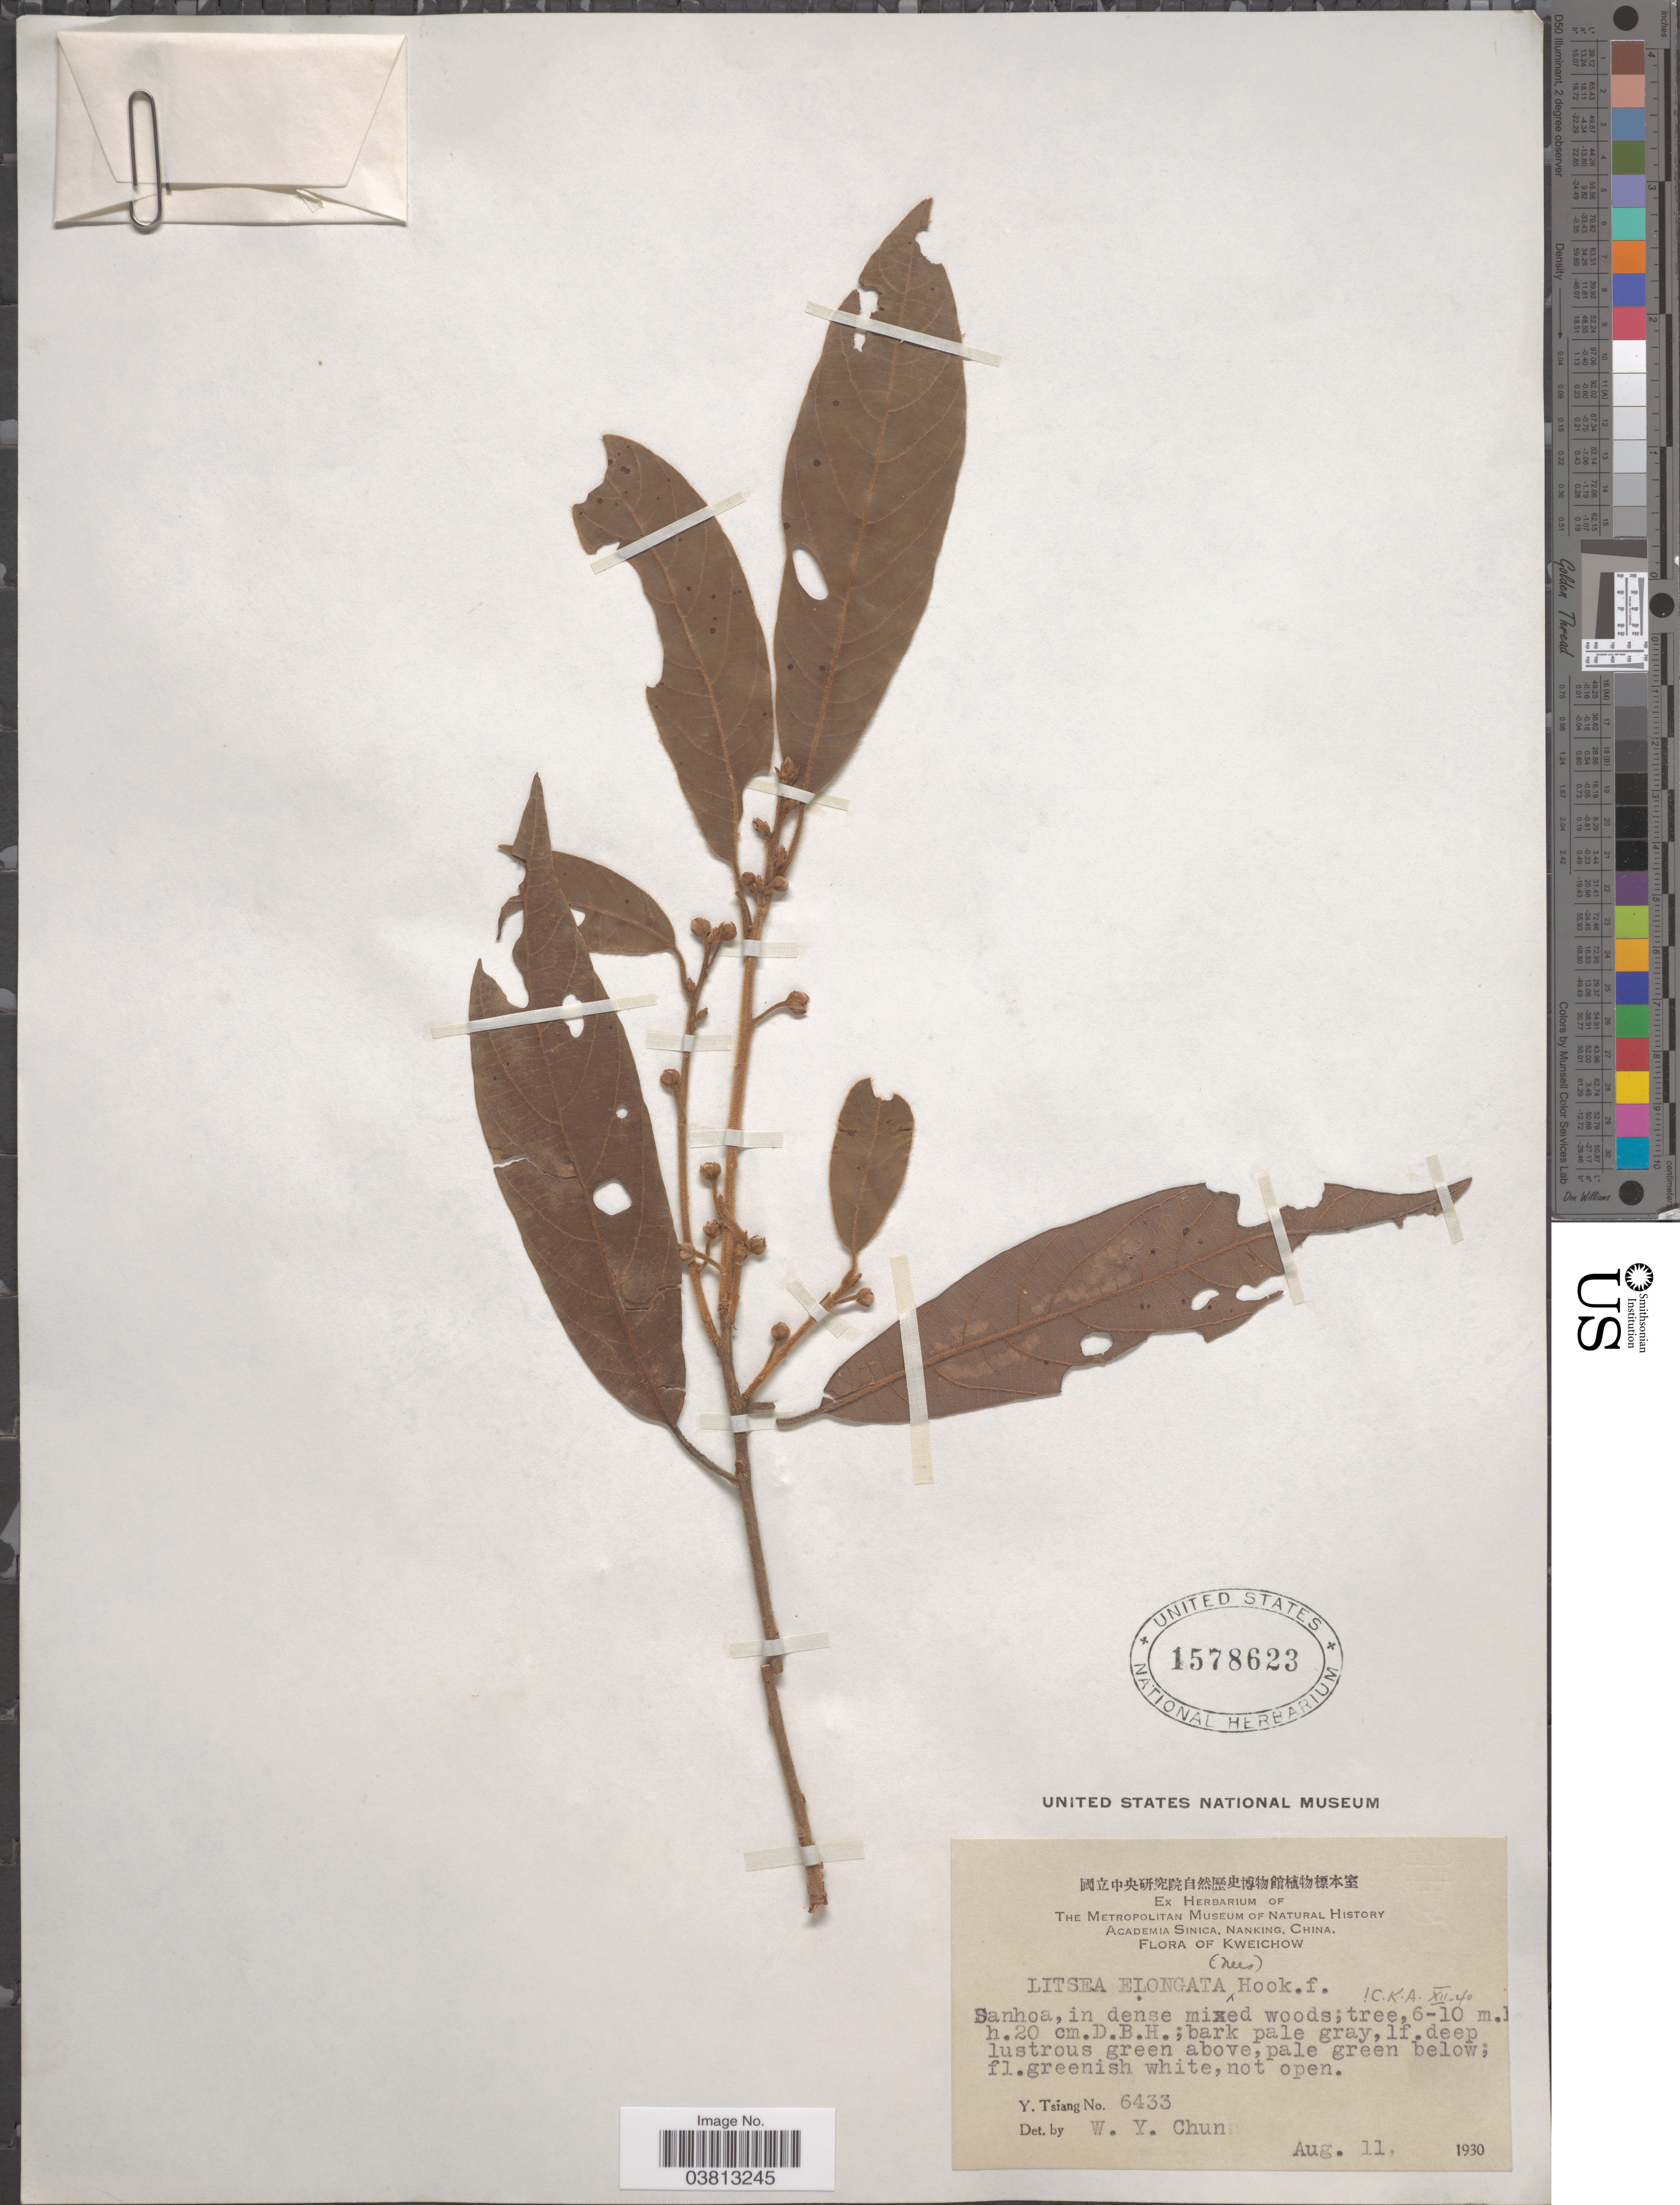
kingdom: Plantae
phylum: Tracheophyta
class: Magnoliopsida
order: Laurales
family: Lauraceae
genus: Litsea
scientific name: Litsea elongata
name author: (Nees) Hook. f.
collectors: Y. Tsiang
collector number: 6433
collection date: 1930-08-11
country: China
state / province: Guizhou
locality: Kweichow. Sanhoa [unsure placement].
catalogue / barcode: US 1578623